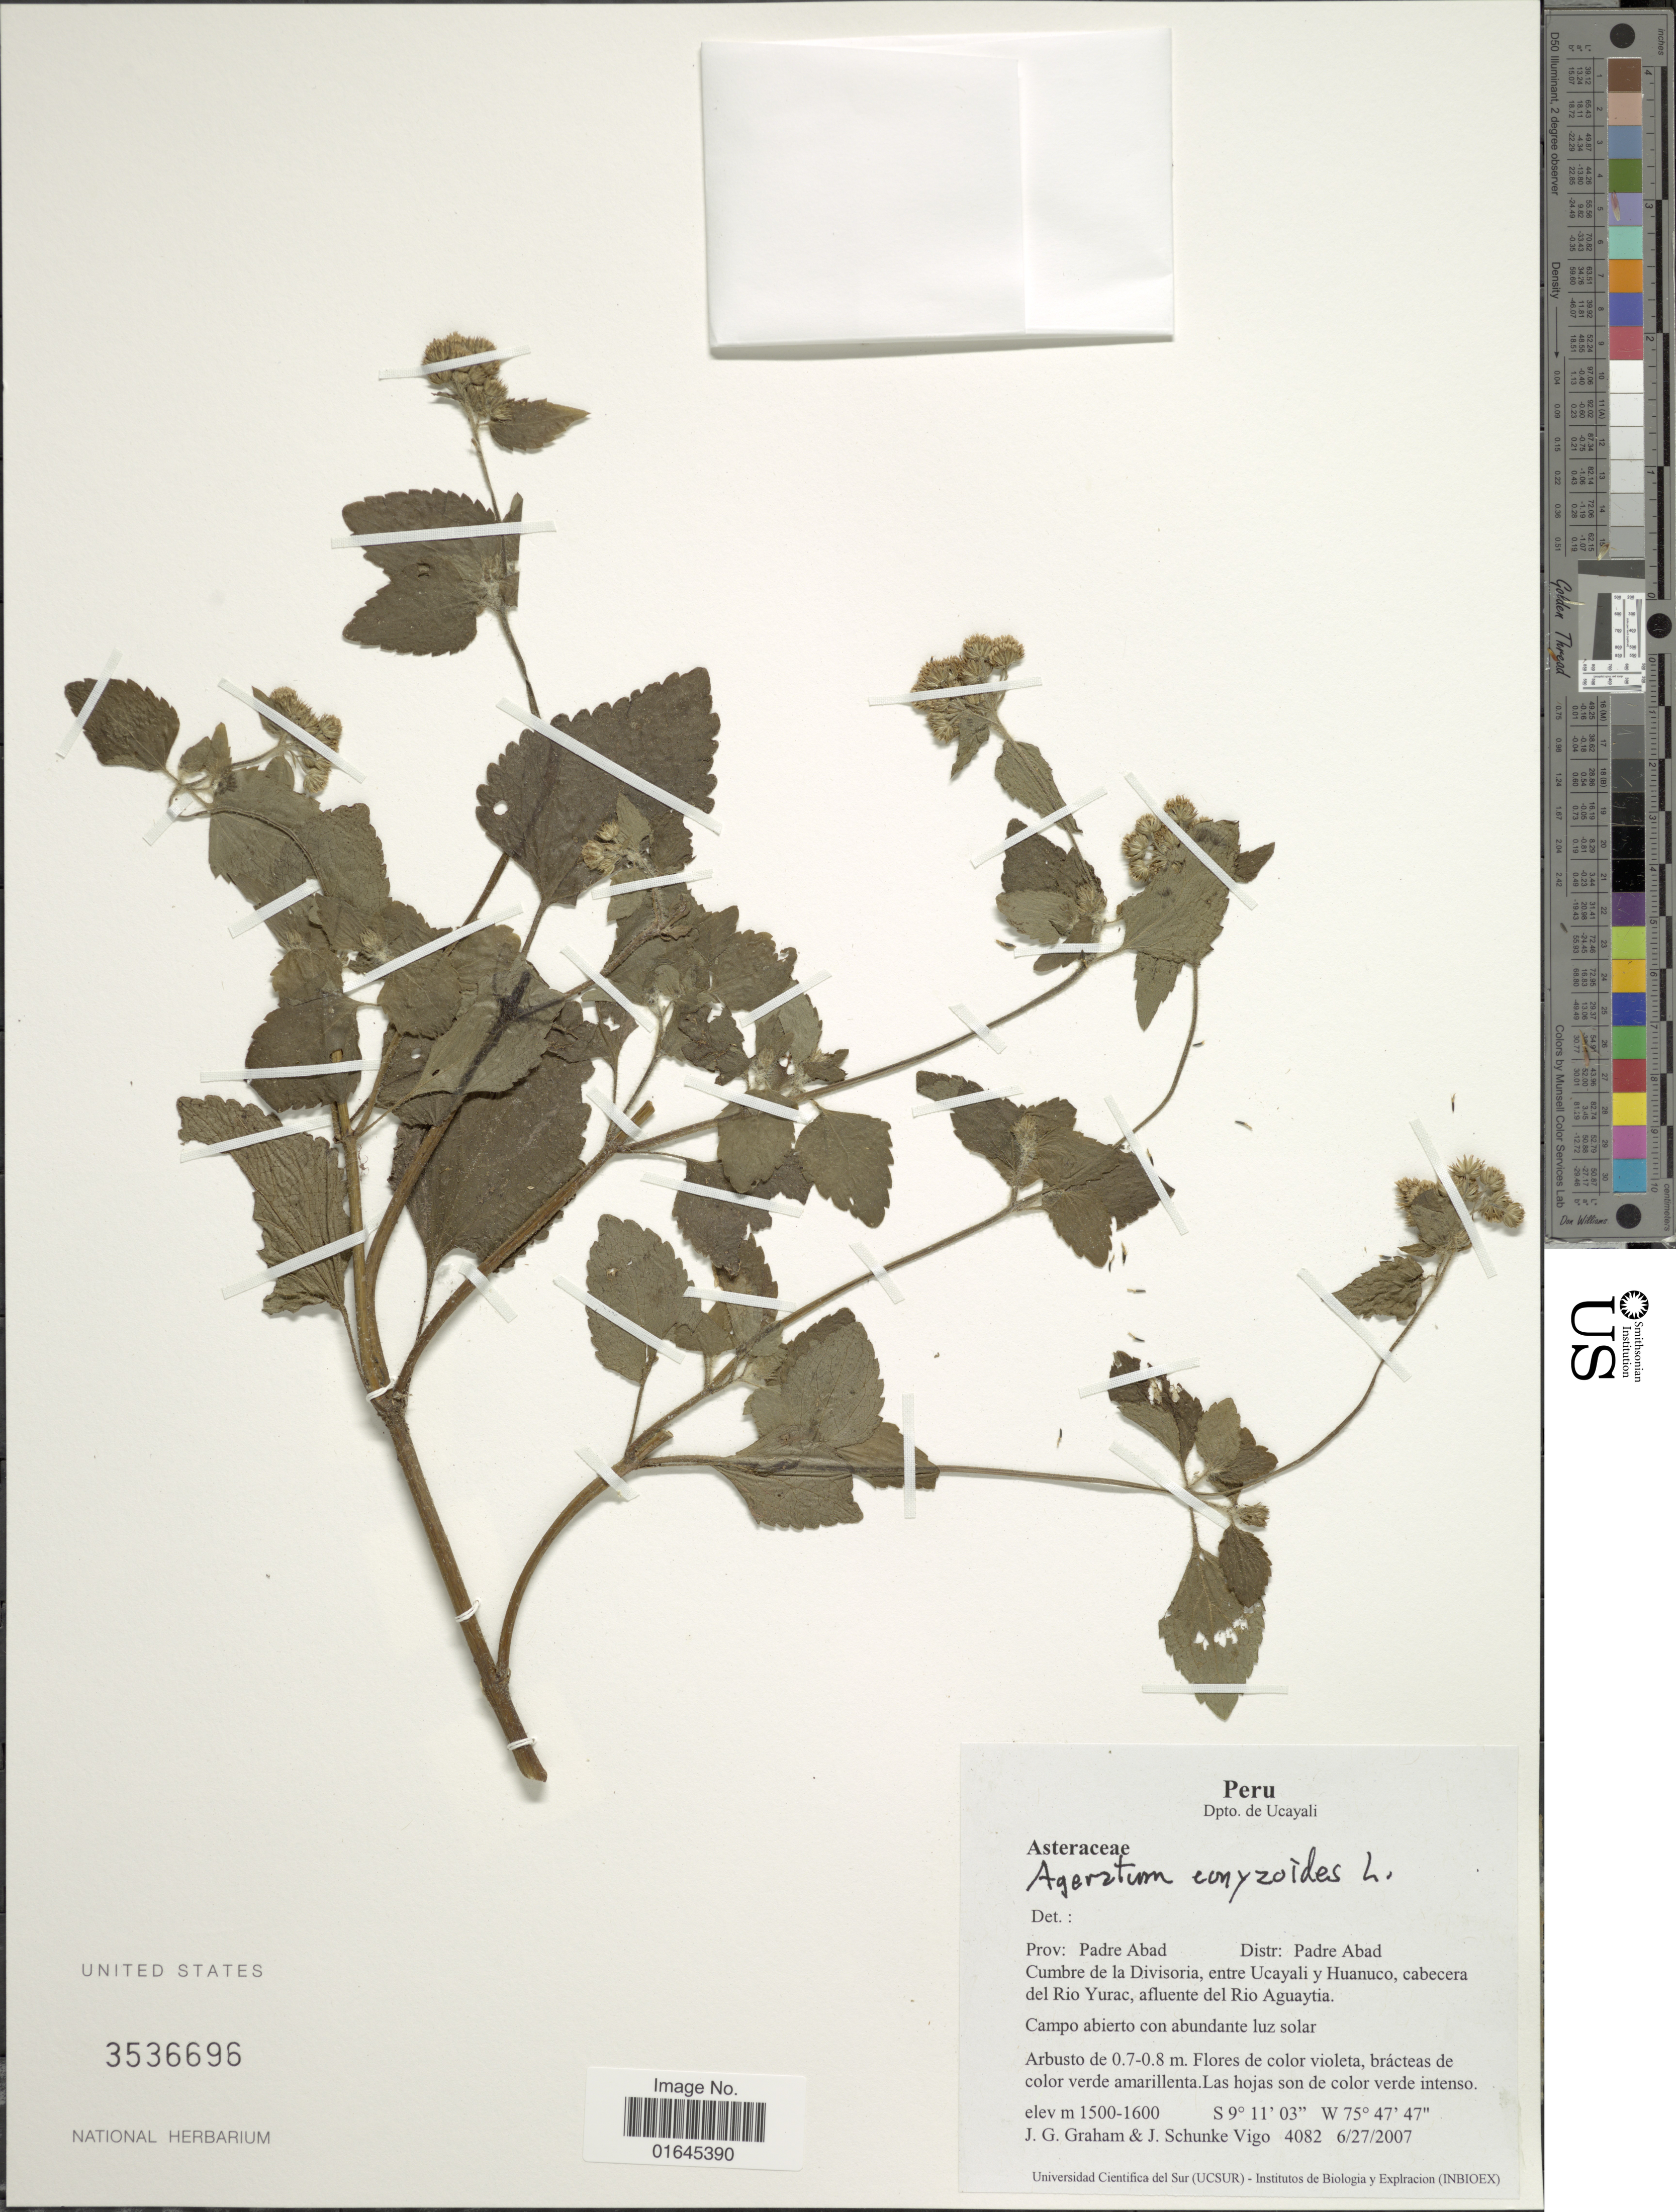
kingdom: Plantae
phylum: Tracheophyta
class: Magnoliopsida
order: Asterales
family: Asteraceae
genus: Ageratum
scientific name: Ageratum conyzoides subsp. conyzoides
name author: L.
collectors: J. Graham & J. Schunke Vigo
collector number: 4082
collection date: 2007-06-27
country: Peru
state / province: Ucayali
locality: Prov: Padre Abad, Distr: Padre Abad, Cumbre de la Divisoria, entre Ucayali y Huanuco, cabecera del Rio Yurac, afluente del Rio Aguaytia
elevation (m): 1500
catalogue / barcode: US 3536696